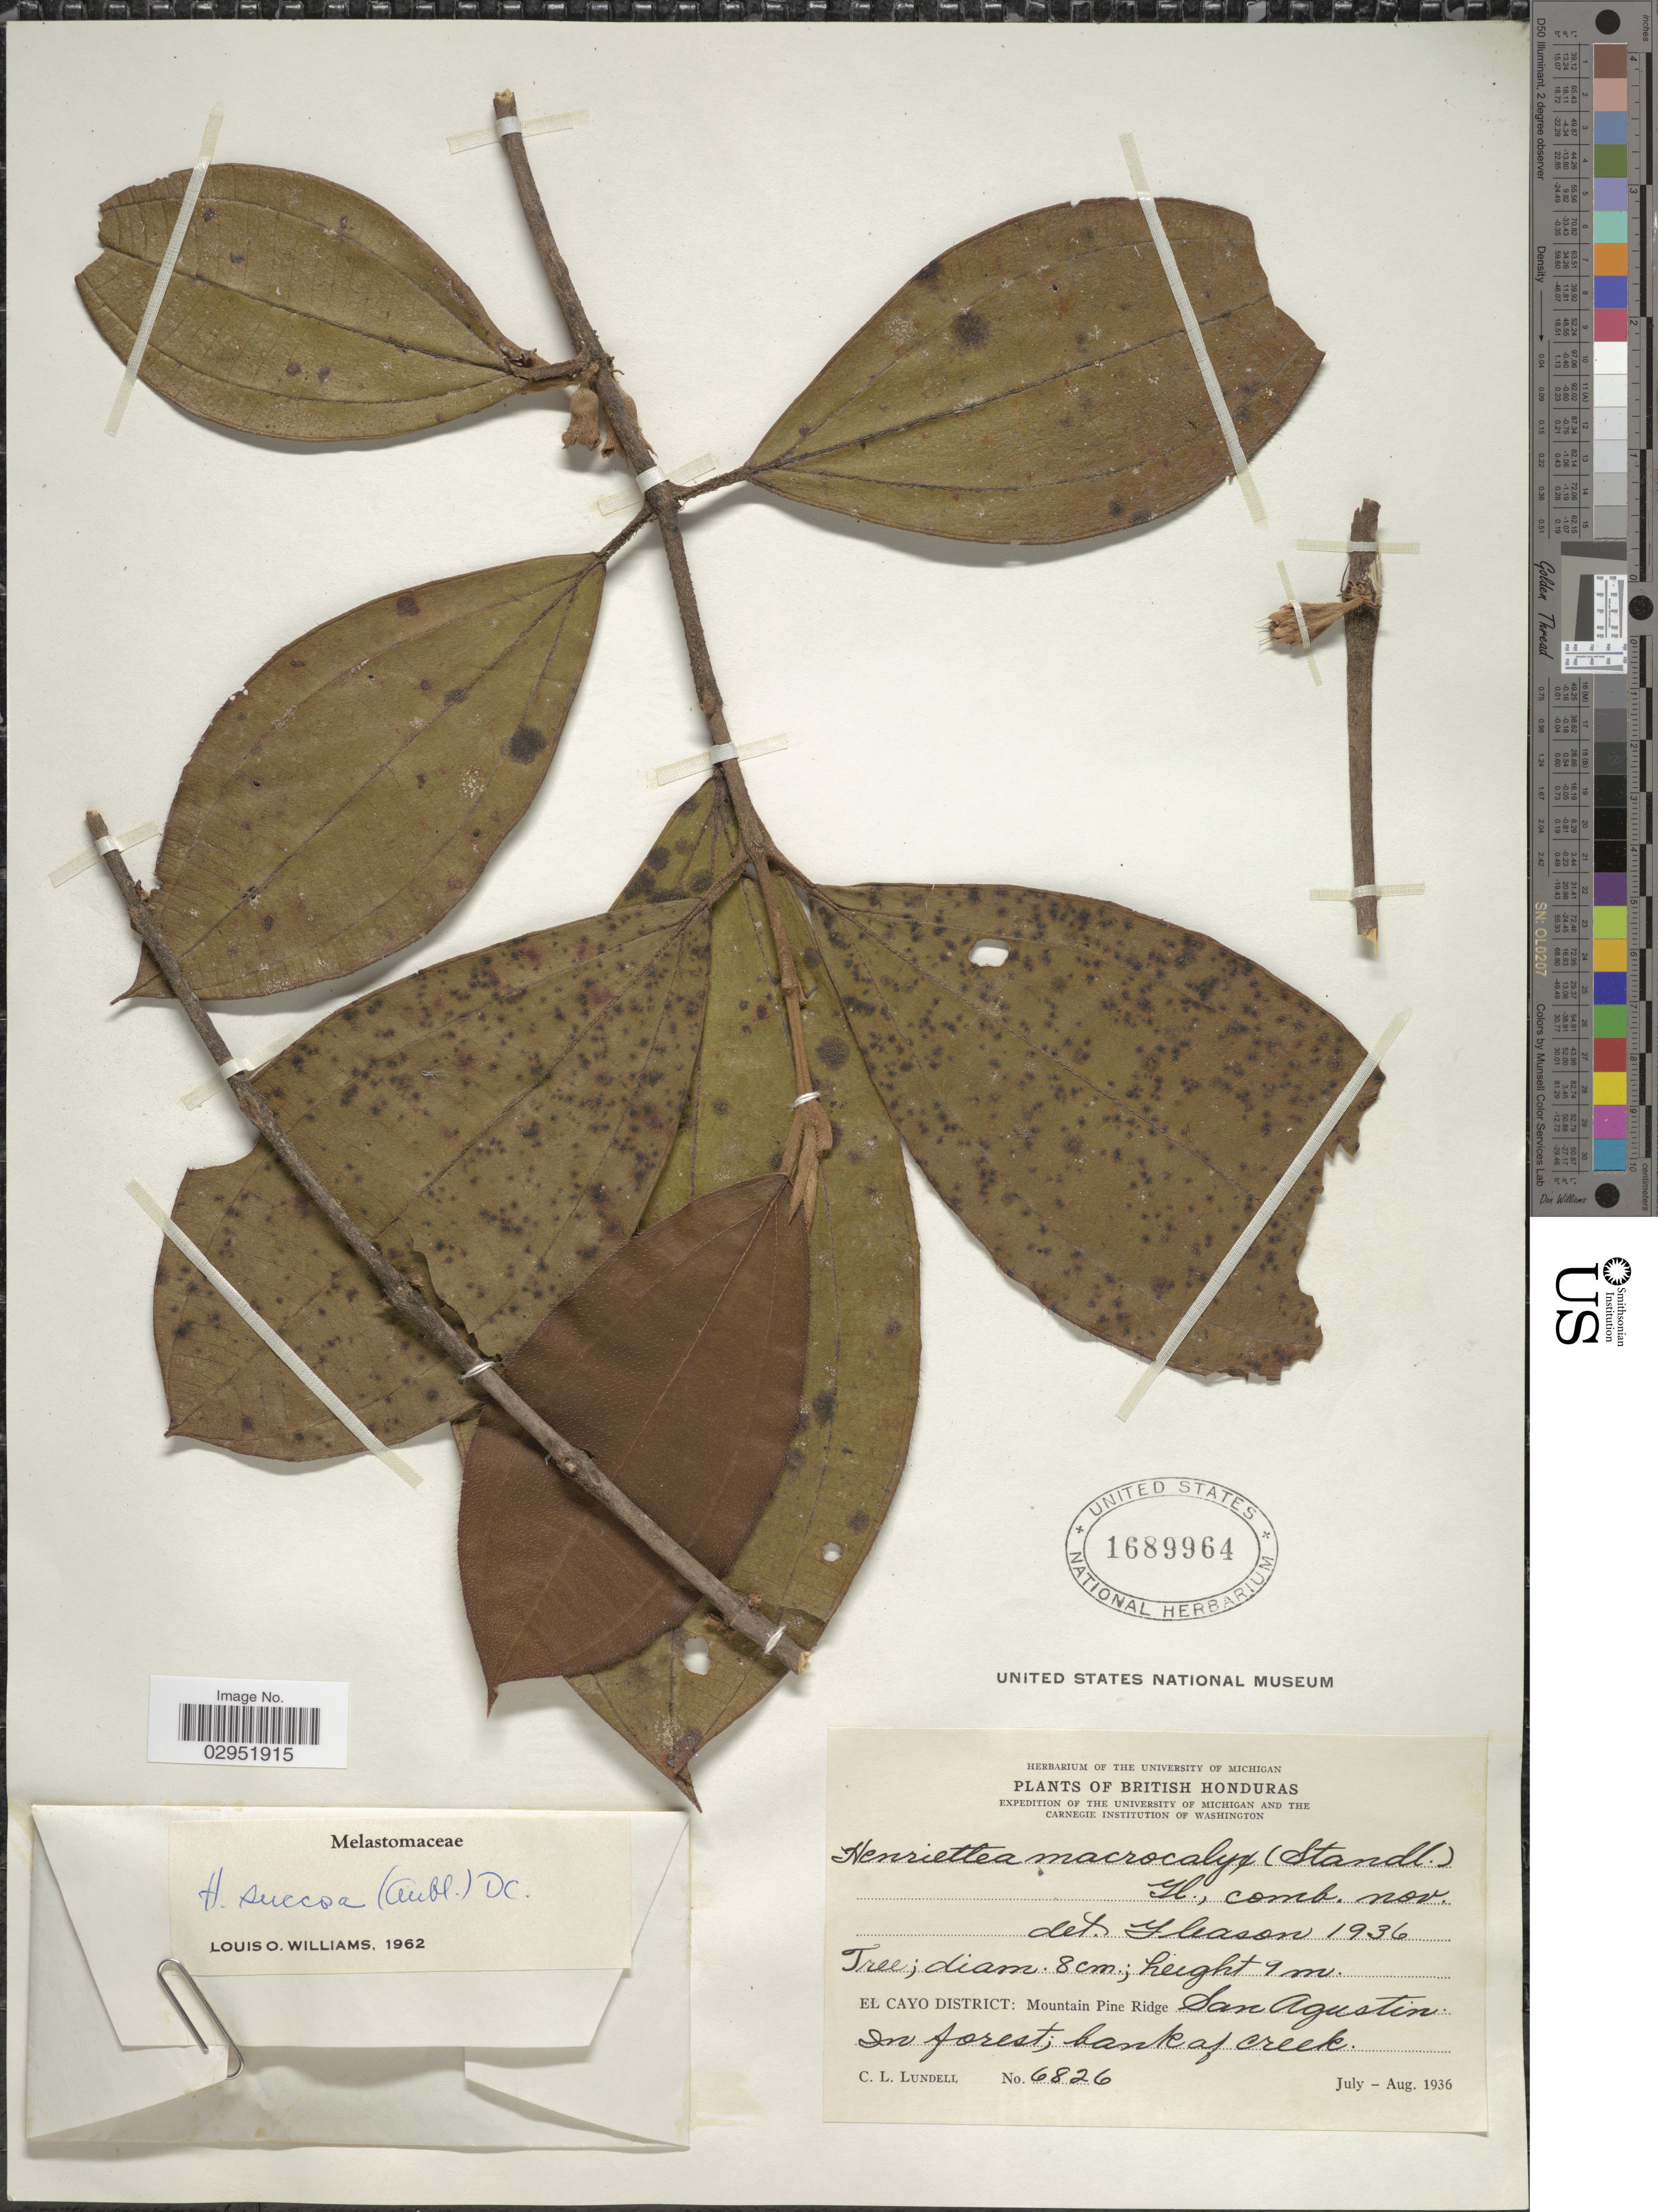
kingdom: Plantae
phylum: Tracheophyta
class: Magnoliopsida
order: Myrtales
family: Melastomataceae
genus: Henriettea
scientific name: Henriettea succosa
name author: (Aubl.) DC.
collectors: C. L. Lundell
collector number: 6826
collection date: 1936-07/1936-08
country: Belize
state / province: Cayo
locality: British Honduras, El Cayo District: Mountain Pine Ridge, San Agustin.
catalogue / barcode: US 1689946